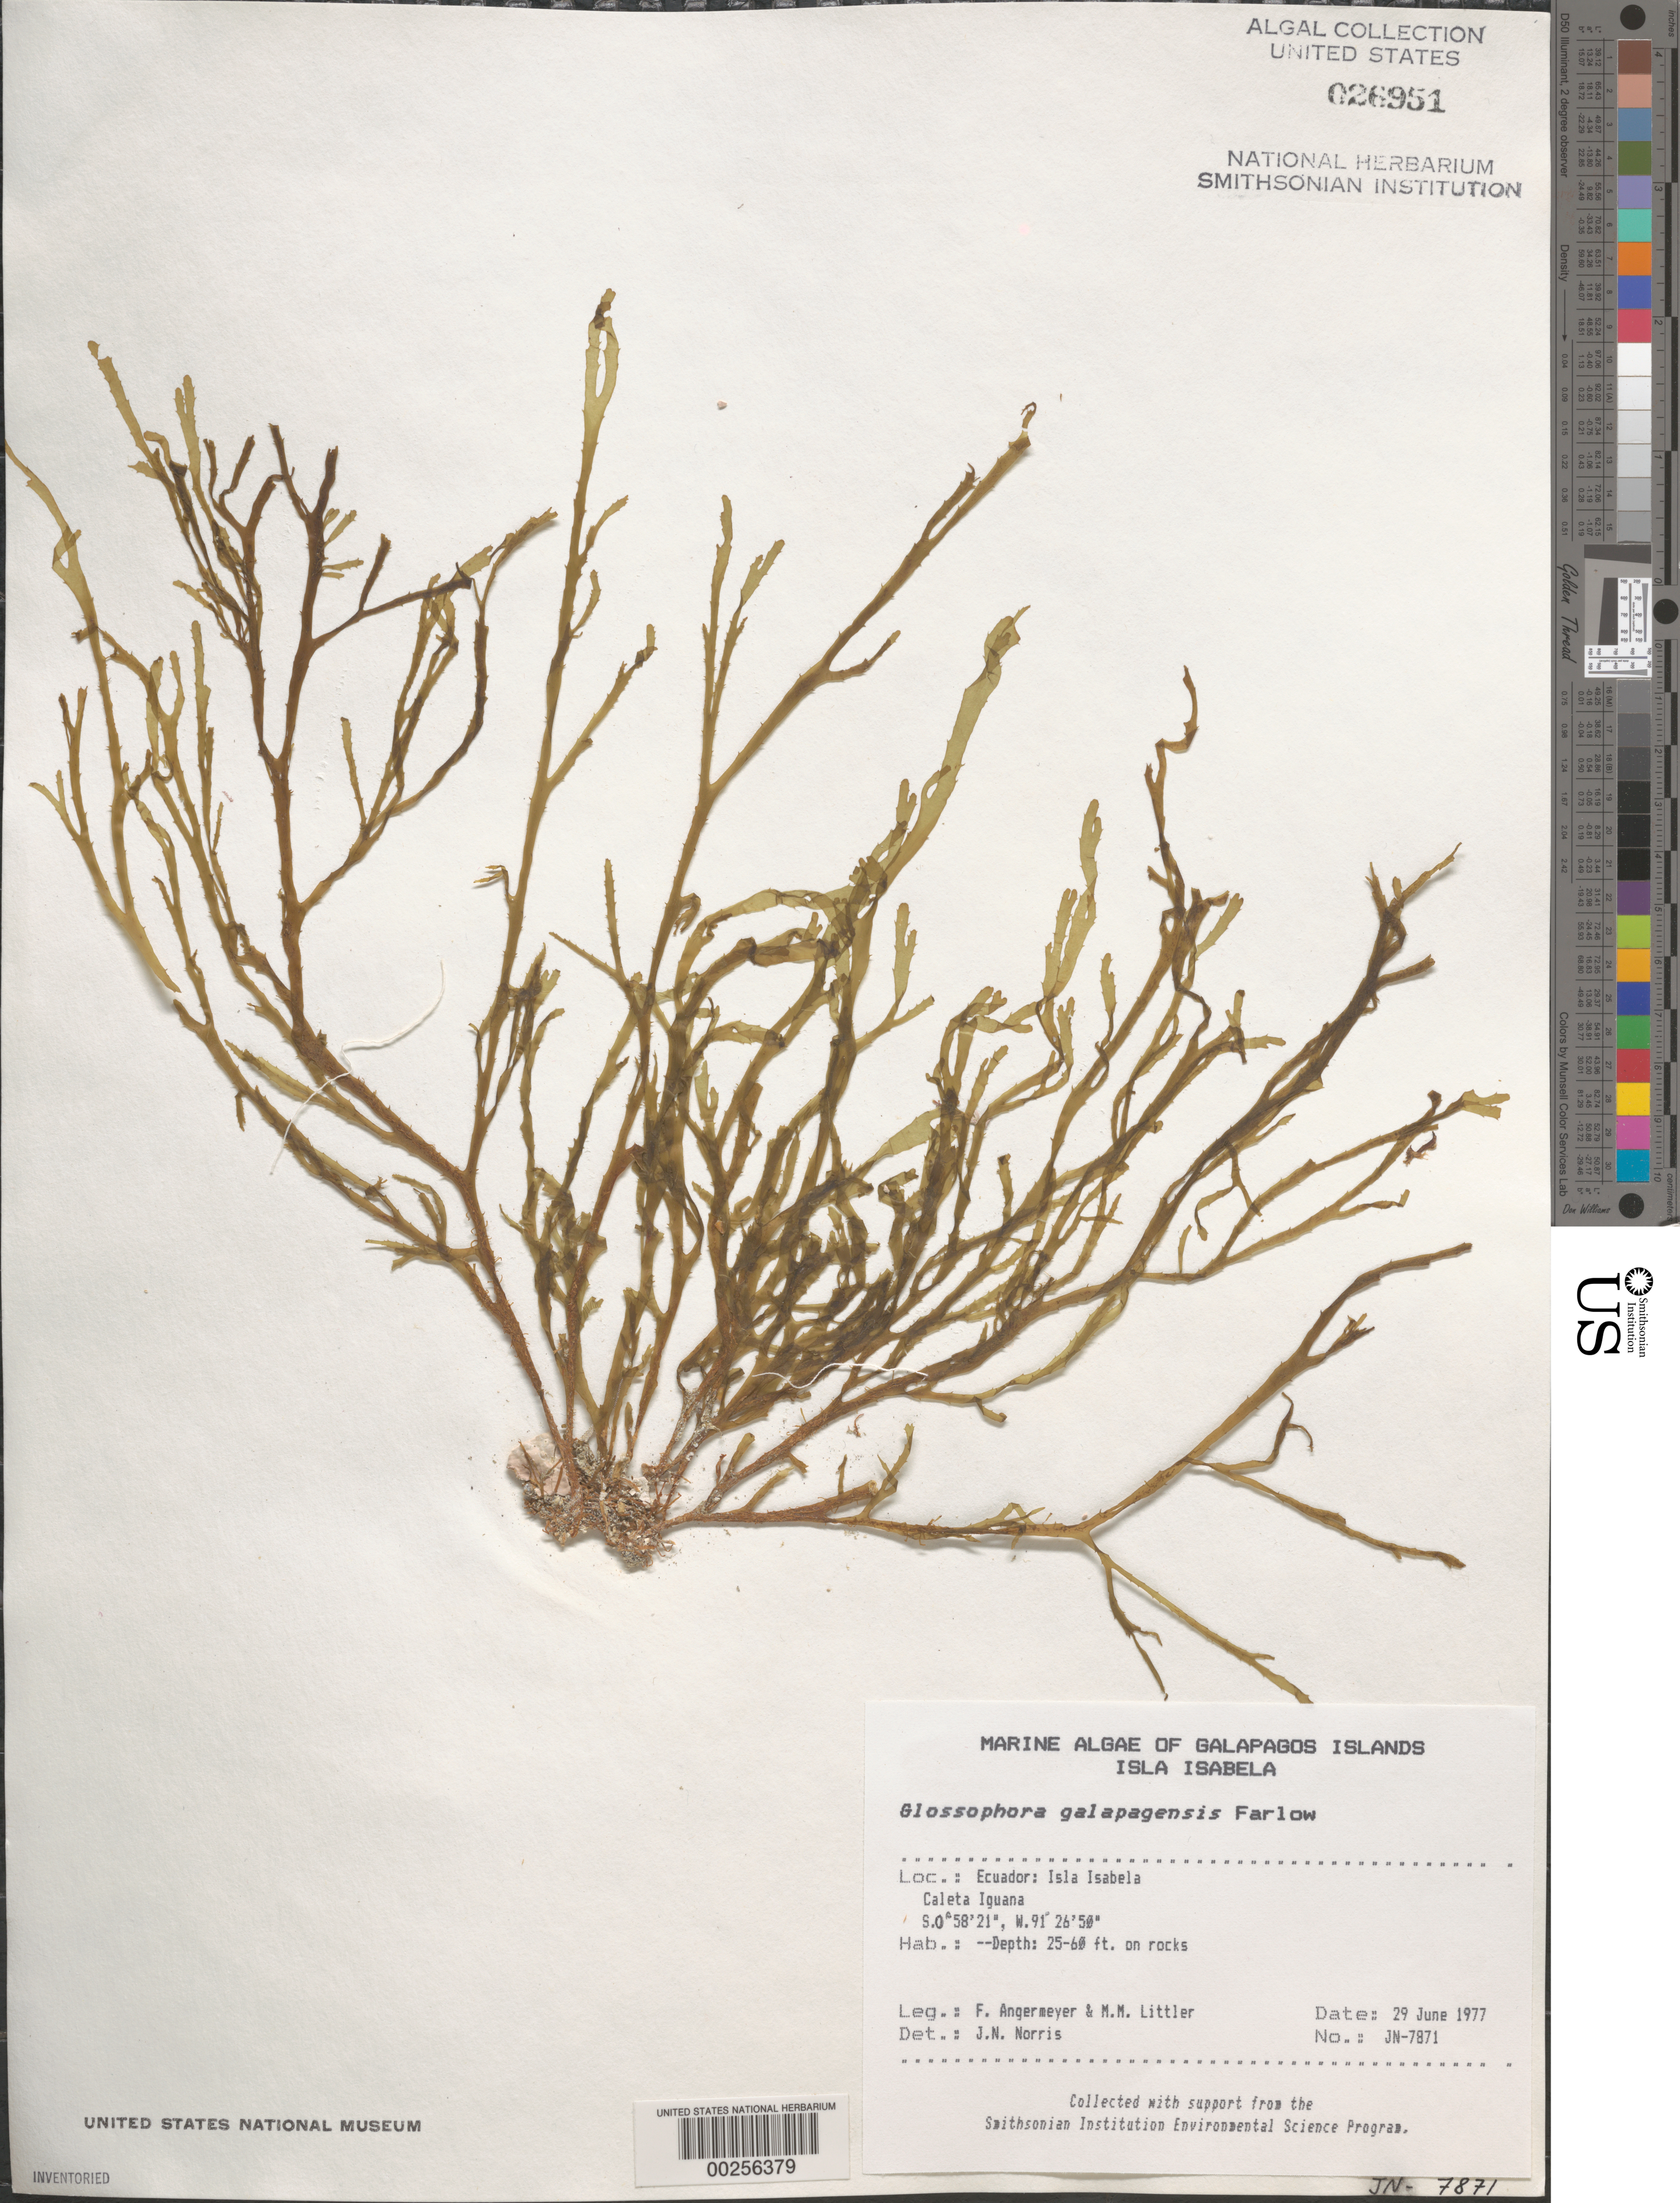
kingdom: Chromista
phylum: Ochrophyta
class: Phaeophyceae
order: Dictyotales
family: Dictyotaceae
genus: Dictyota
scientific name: Dictyota galapagensis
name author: (Farl.) De Clerck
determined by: Algae name updating Project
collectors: F. Angermeyer & M. M. Littler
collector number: Jn-7871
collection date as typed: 29 Jun 1977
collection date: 1977-06-29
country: Ecuador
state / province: Colón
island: Isabela [Albemarle]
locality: Caleta Iguana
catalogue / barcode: US 26951